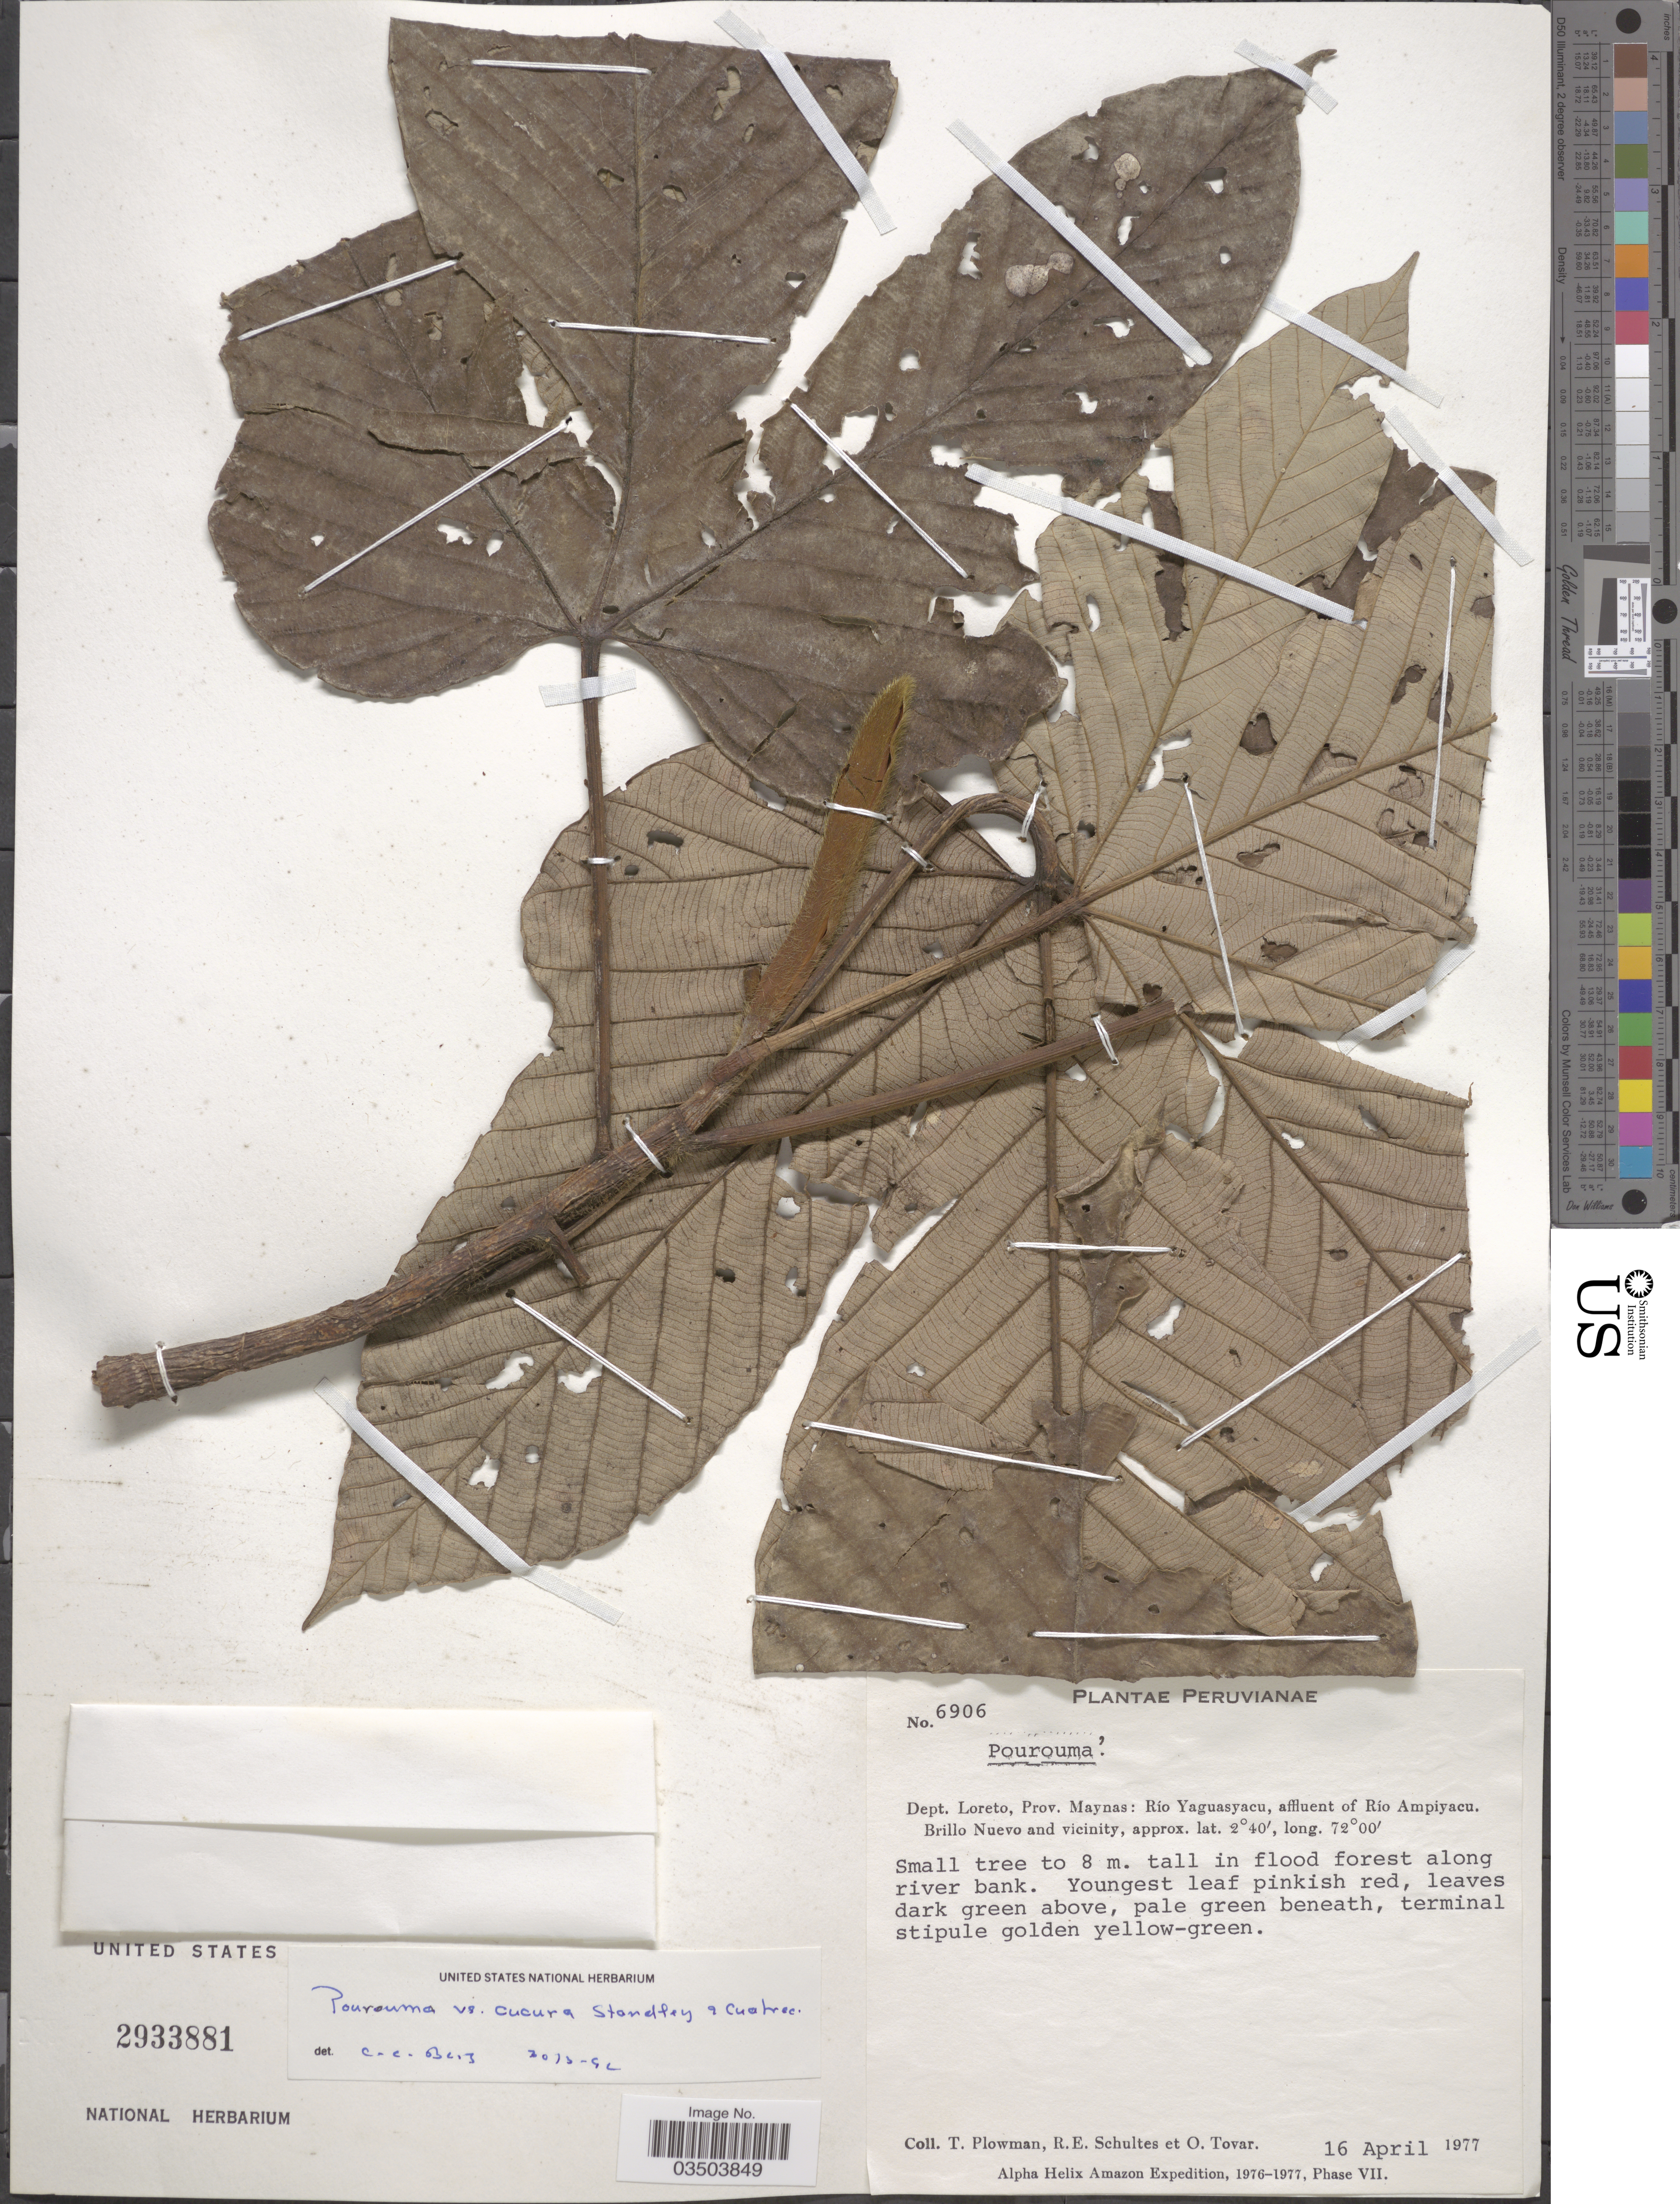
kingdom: Plantae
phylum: Tracheophyta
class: Magnoliopsida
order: Rosales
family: Urticaceae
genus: Pourouma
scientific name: Pourouma cucura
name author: Standl. & Cuatrec.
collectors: T. Plowman, R. E. Schultes & Ó. Tovar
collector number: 6906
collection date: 1977-04-16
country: Peru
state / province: Loreto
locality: Dept. Loreto, Prov. Maynas: Río Yaguasyacu, affluent of Río Ampiyacu. Brillo Nuevo and vicinity.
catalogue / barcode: US 2933881